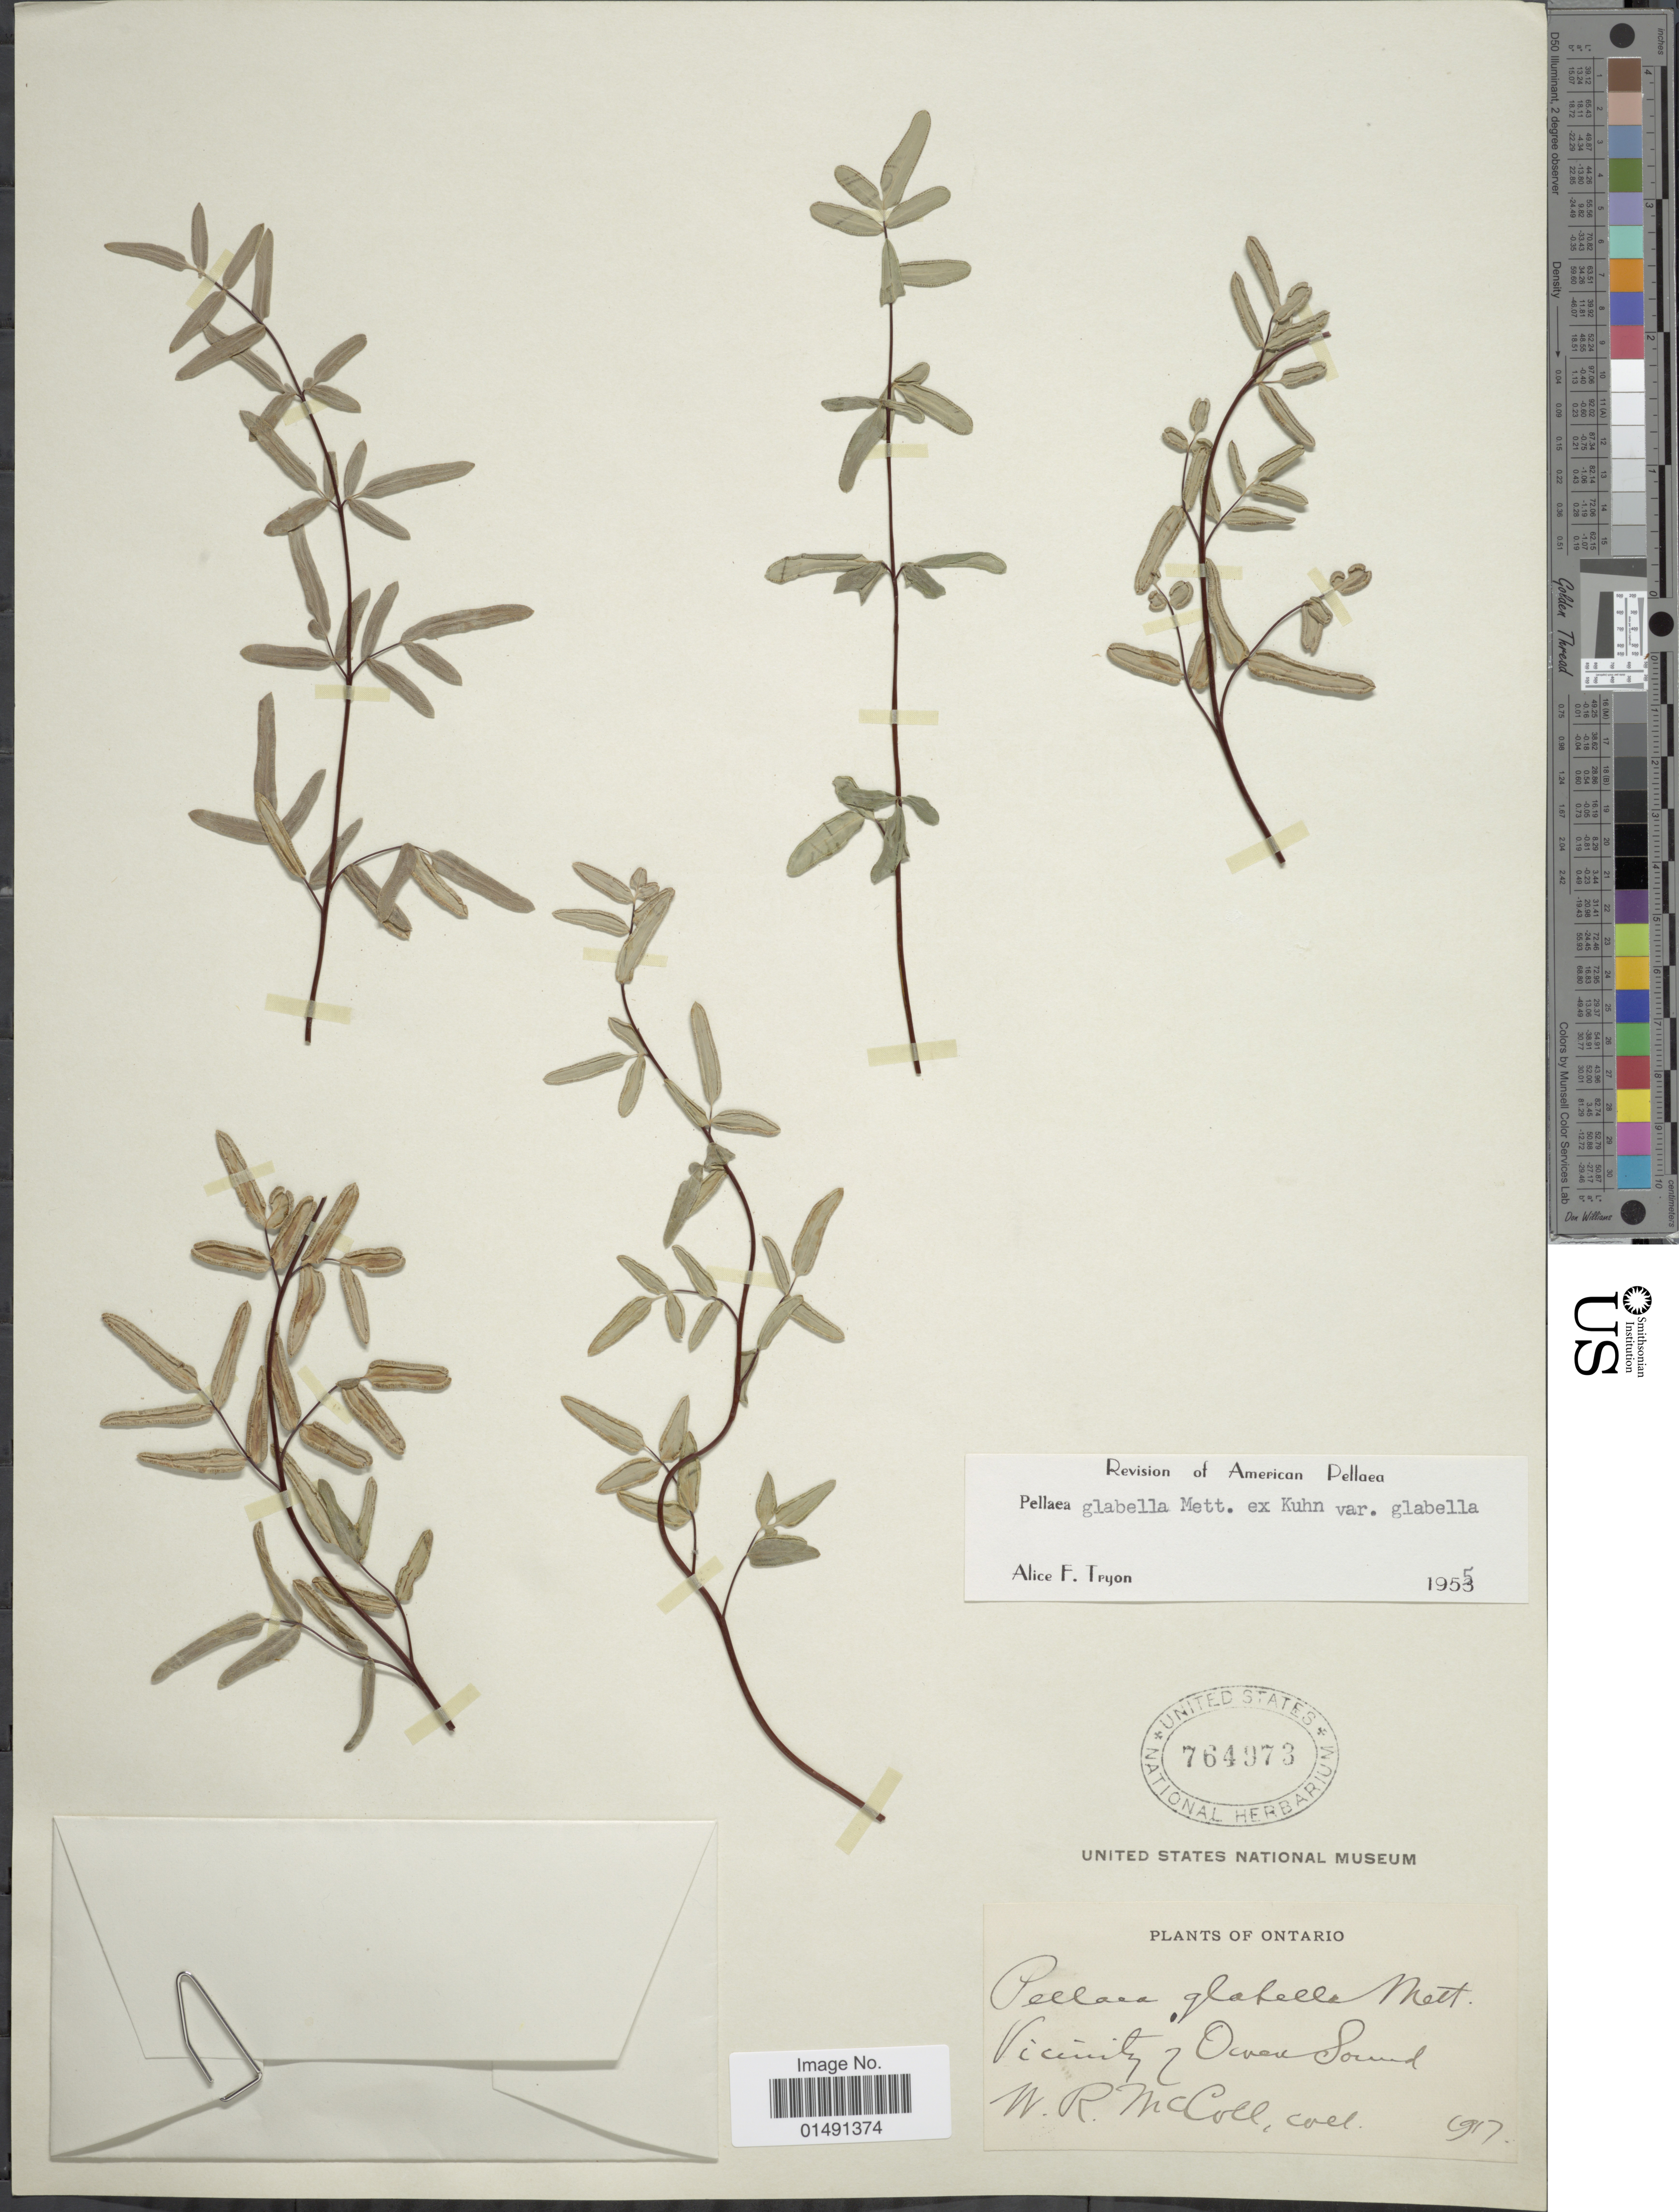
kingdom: Plantae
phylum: Tracheophyta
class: Polypodiopsida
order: Polypodiales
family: Pteridaceae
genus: Pellaea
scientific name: Pellaea glabella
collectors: W. McColl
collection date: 1917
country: Canada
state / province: Ontario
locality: Vicinity of Owen Sound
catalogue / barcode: US 764973